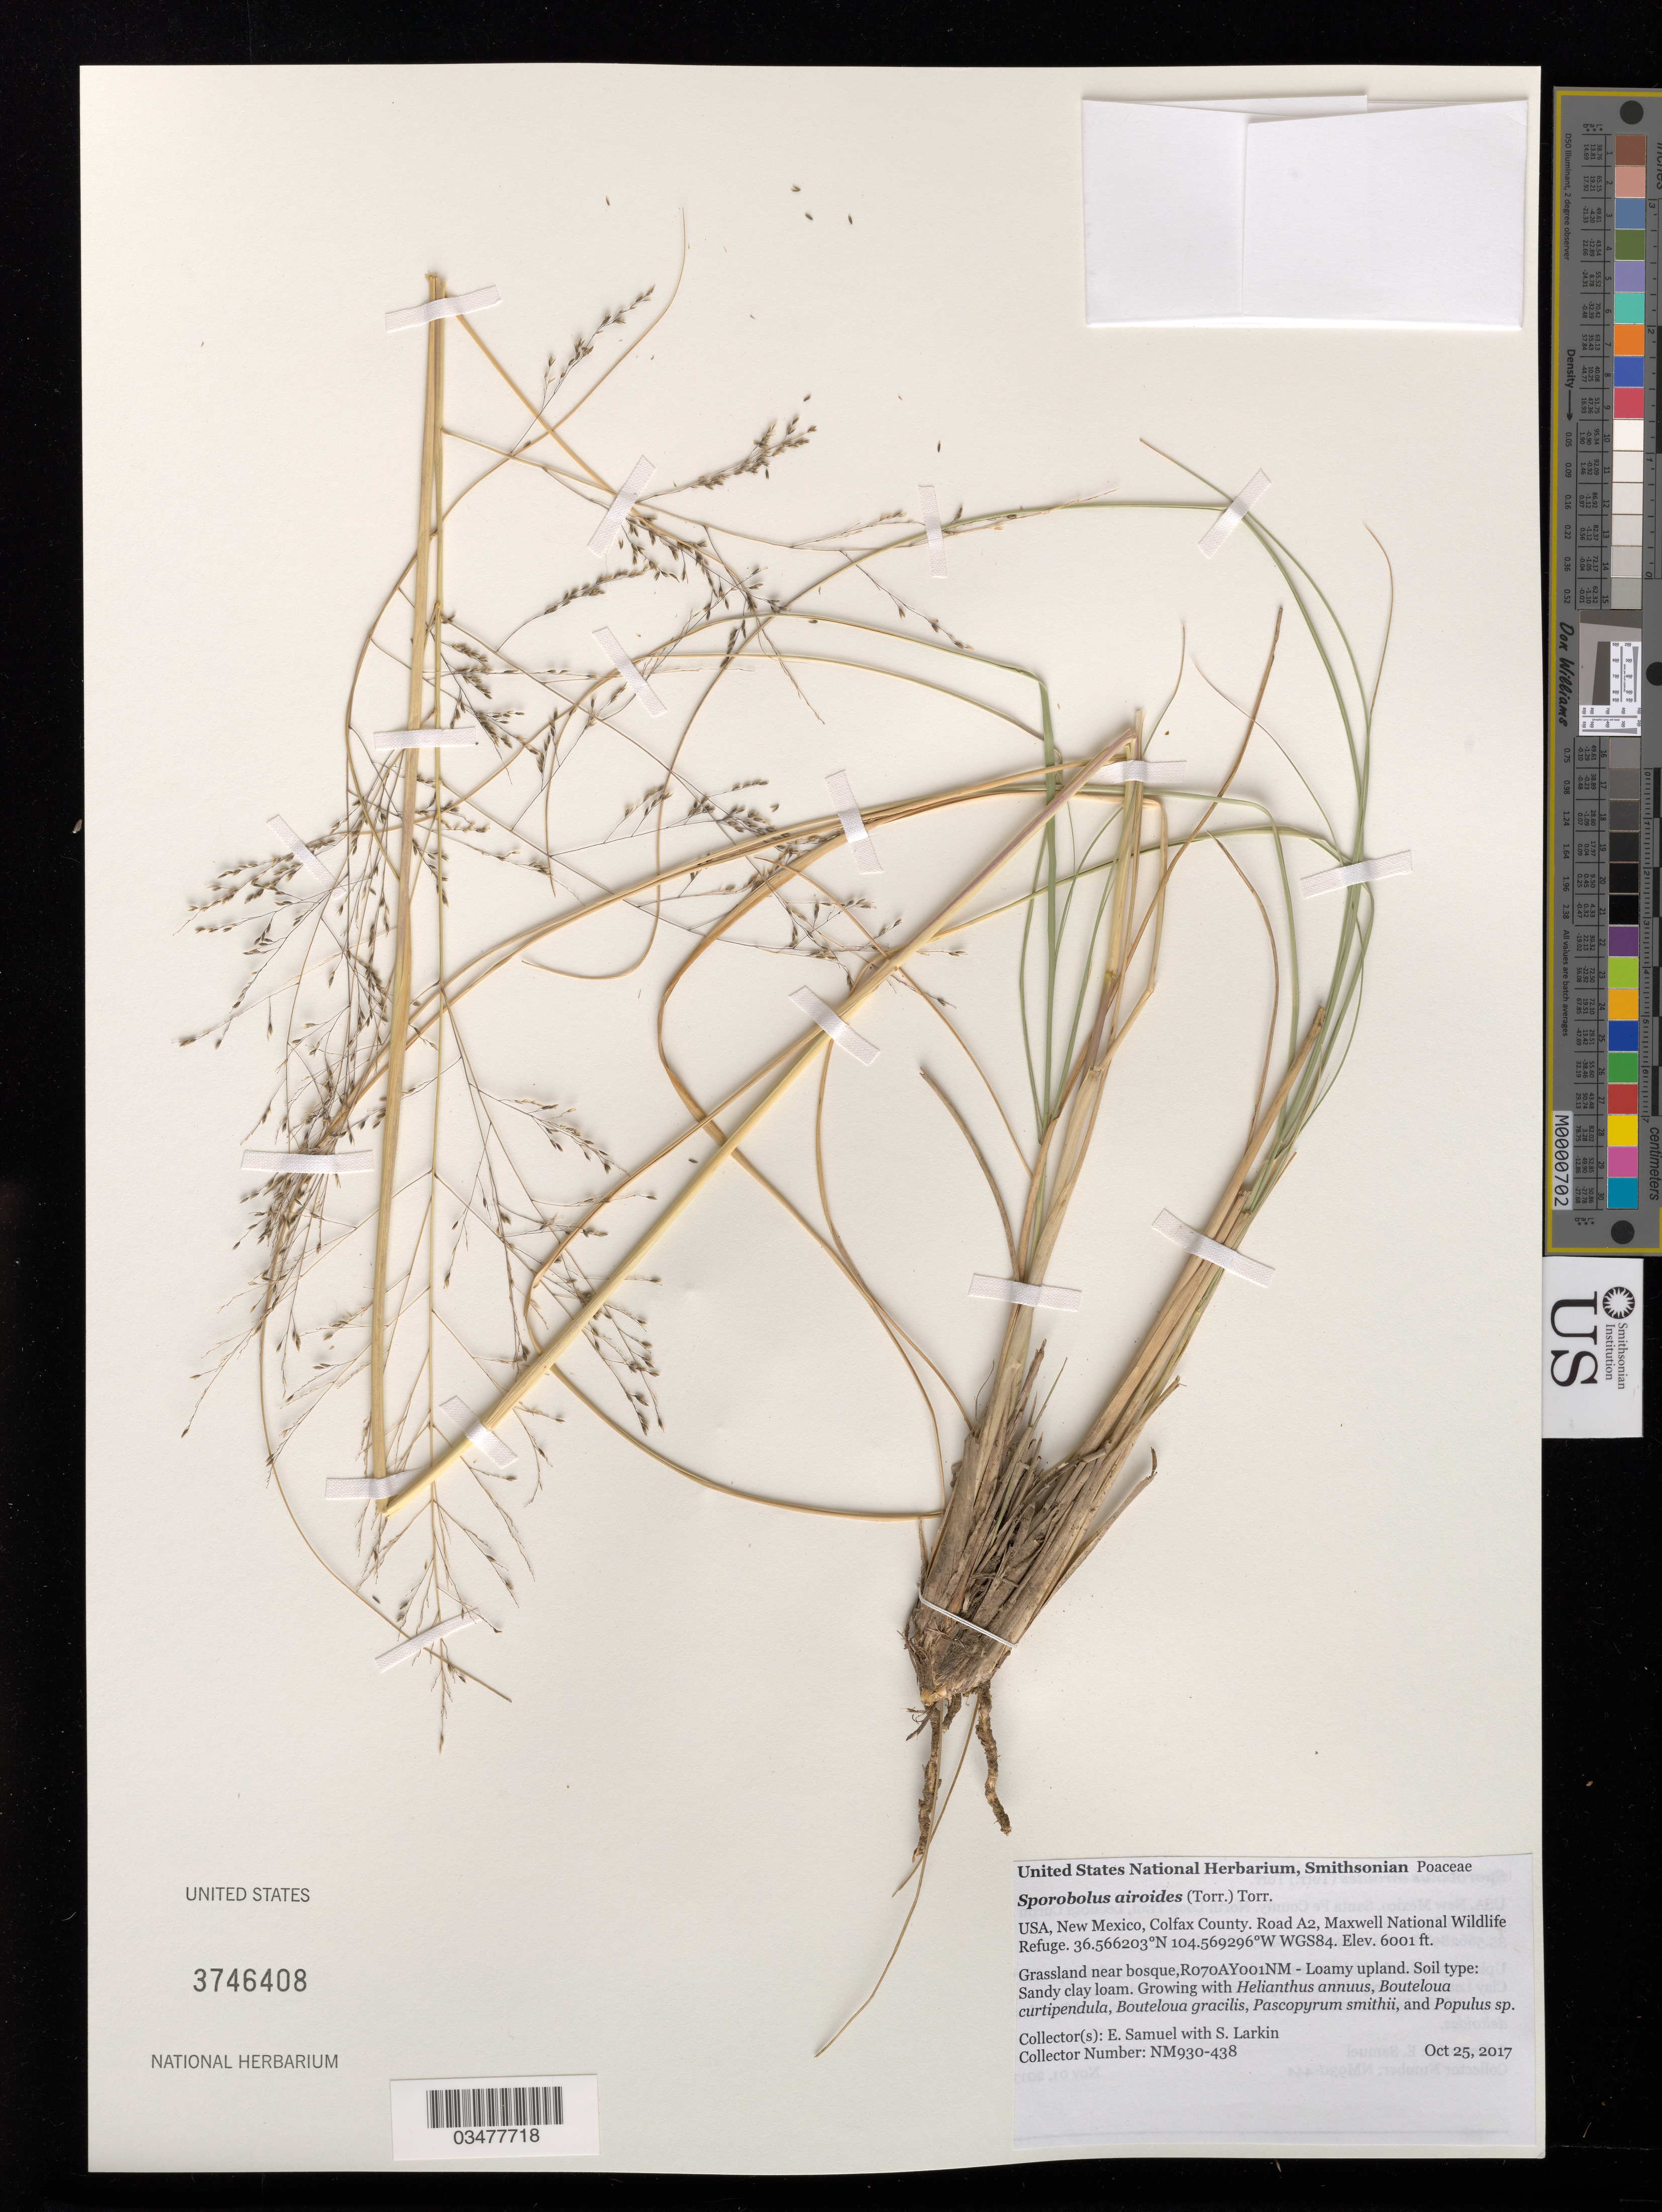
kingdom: Plantae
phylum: Tracheophyta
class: Liliopsida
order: Poales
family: Poaceae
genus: Sporobolus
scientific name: Sporobolus airoides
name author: (Torr.) Torr.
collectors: E. Samuel & S. Larkin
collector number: NM930-438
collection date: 2017-10-25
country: United States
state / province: New Mexico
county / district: Colfax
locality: Maxwell National Wildlife Refuge, Road A2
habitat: R070AY001NM - Loamy upland. Sandy clay loam. With Helianthus annuus, Bouteloua gracilis, Populus sp., etc.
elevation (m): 1829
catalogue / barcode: US 3746408